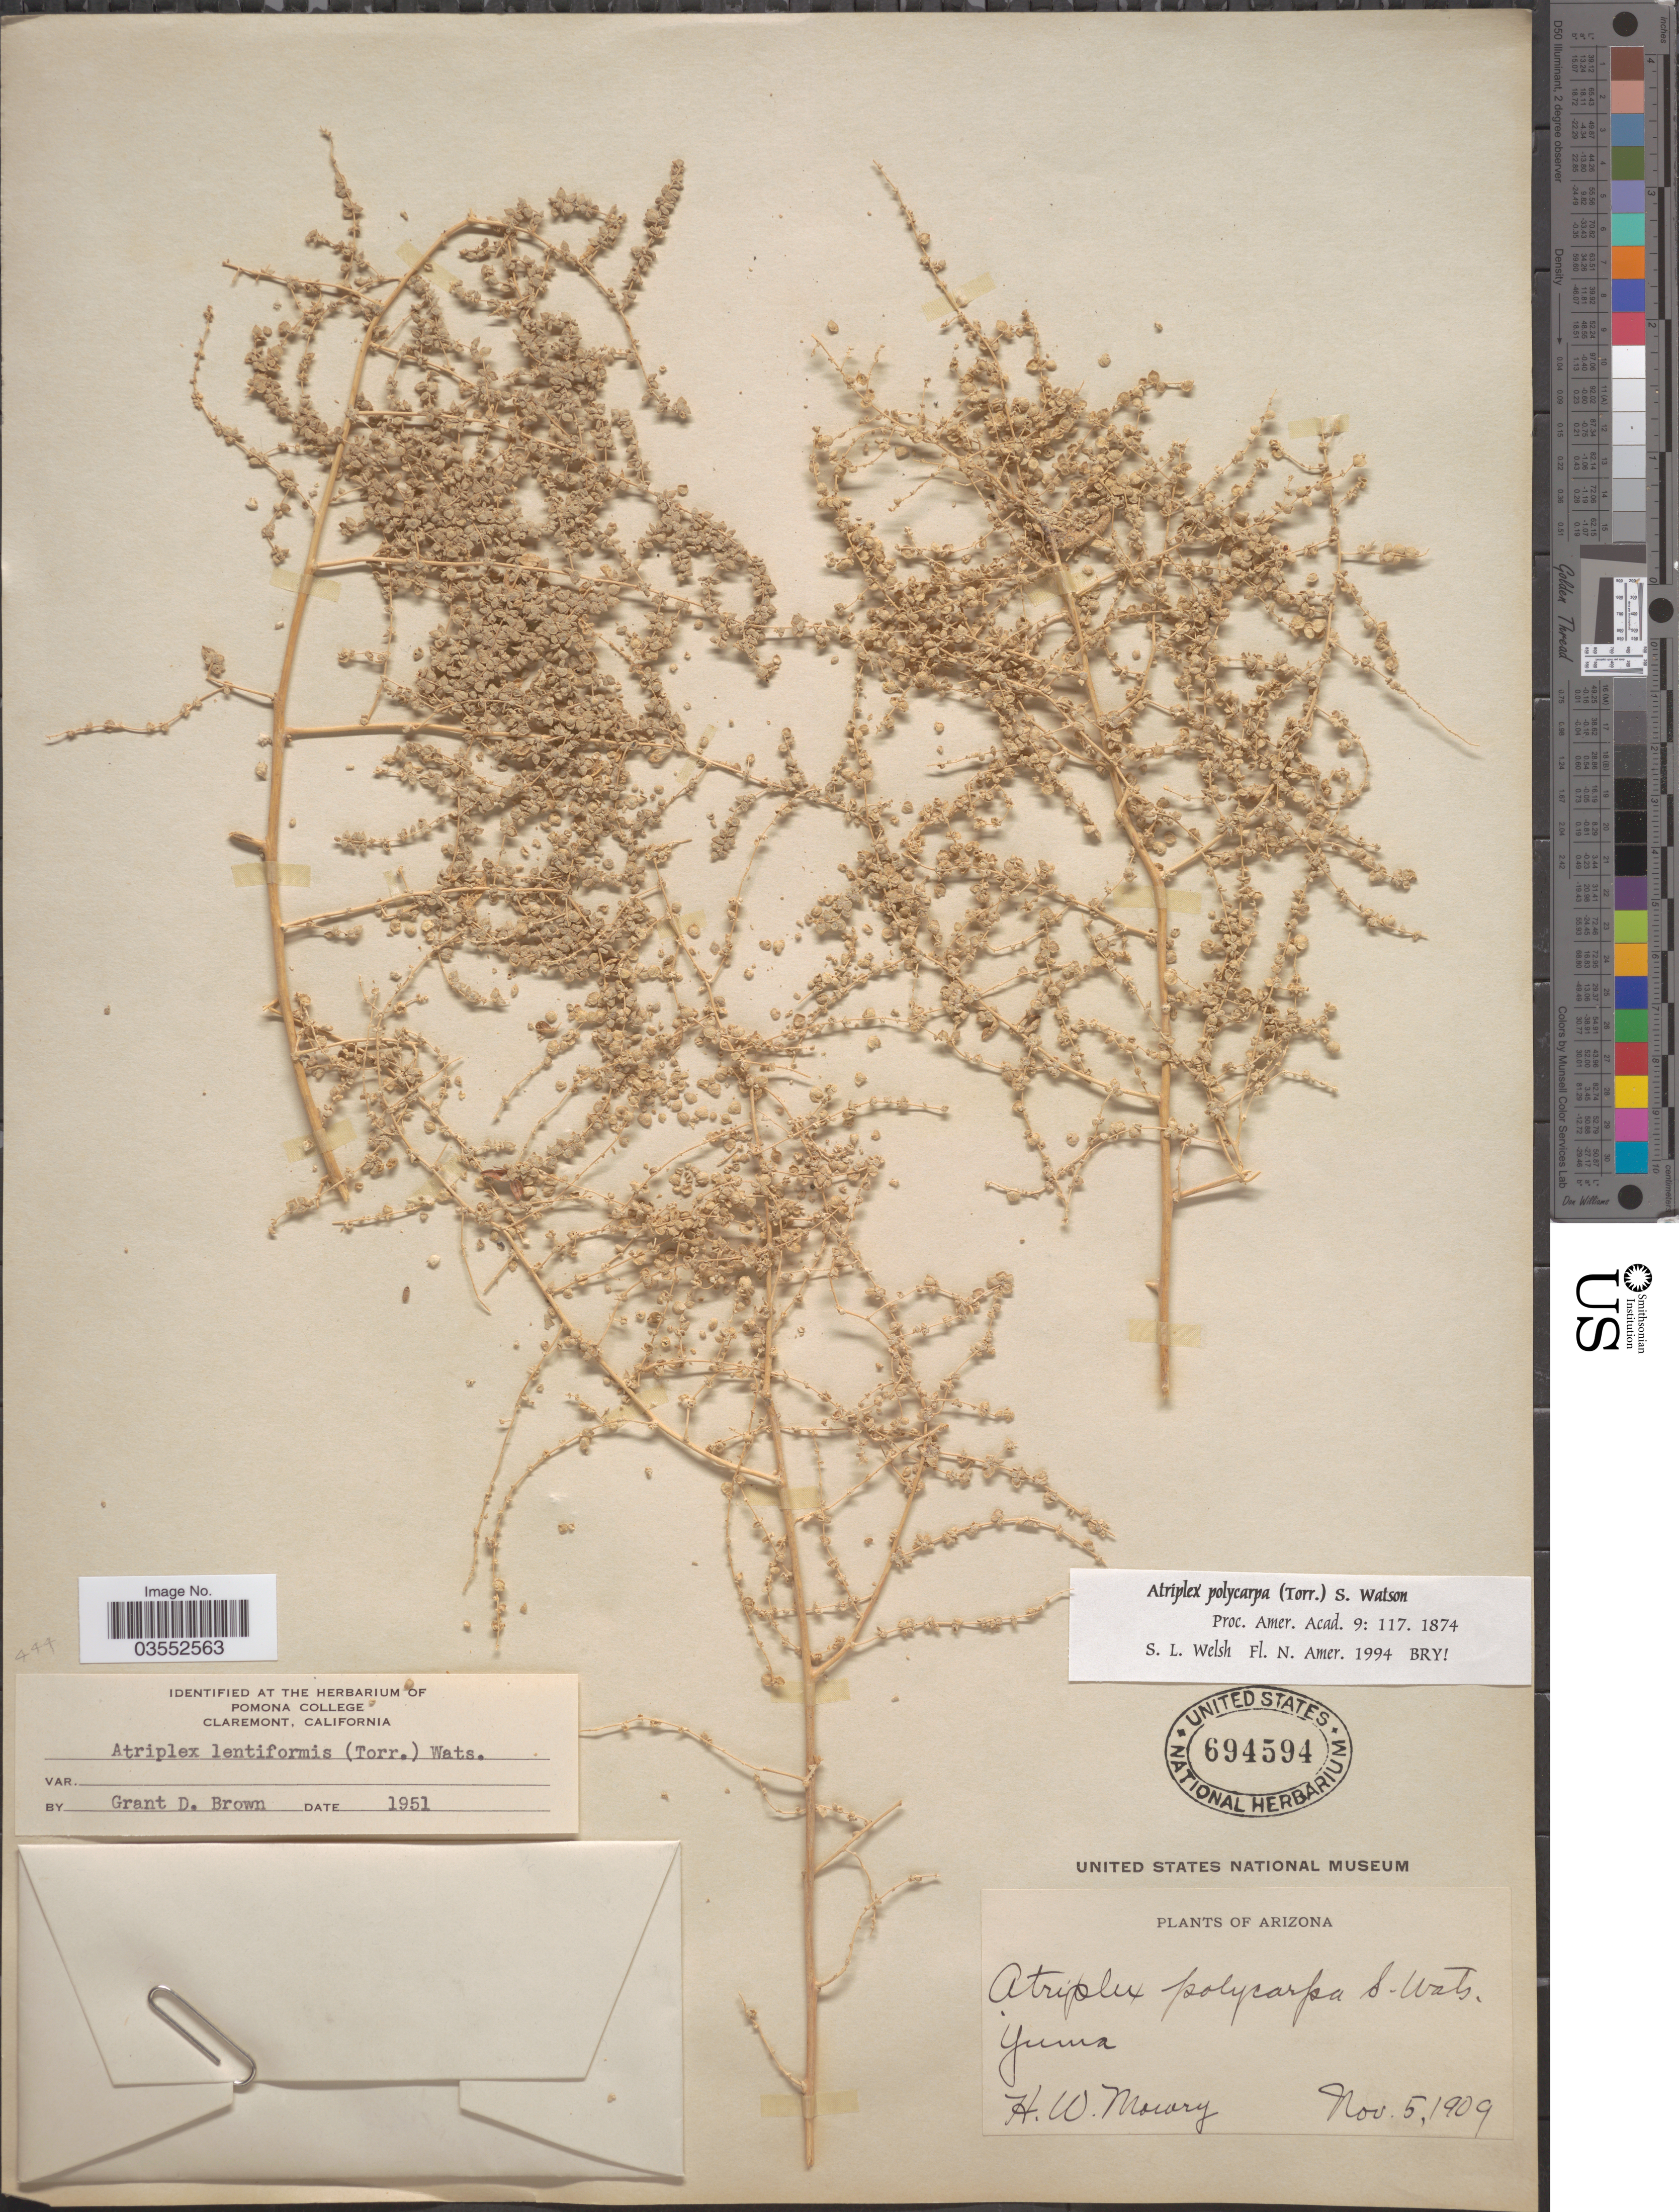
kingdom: Plantae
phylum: Tracheophyta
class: Magnoliopsida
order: Caryophyllales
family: Amaranthaceae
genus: Atriplex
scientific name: Atriplex polycarpa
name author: (Torr.) S. Watson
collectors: H. Mowry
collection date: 1909-11-05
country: United States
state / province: Arizona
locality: Yuma.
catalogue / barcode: US 694594